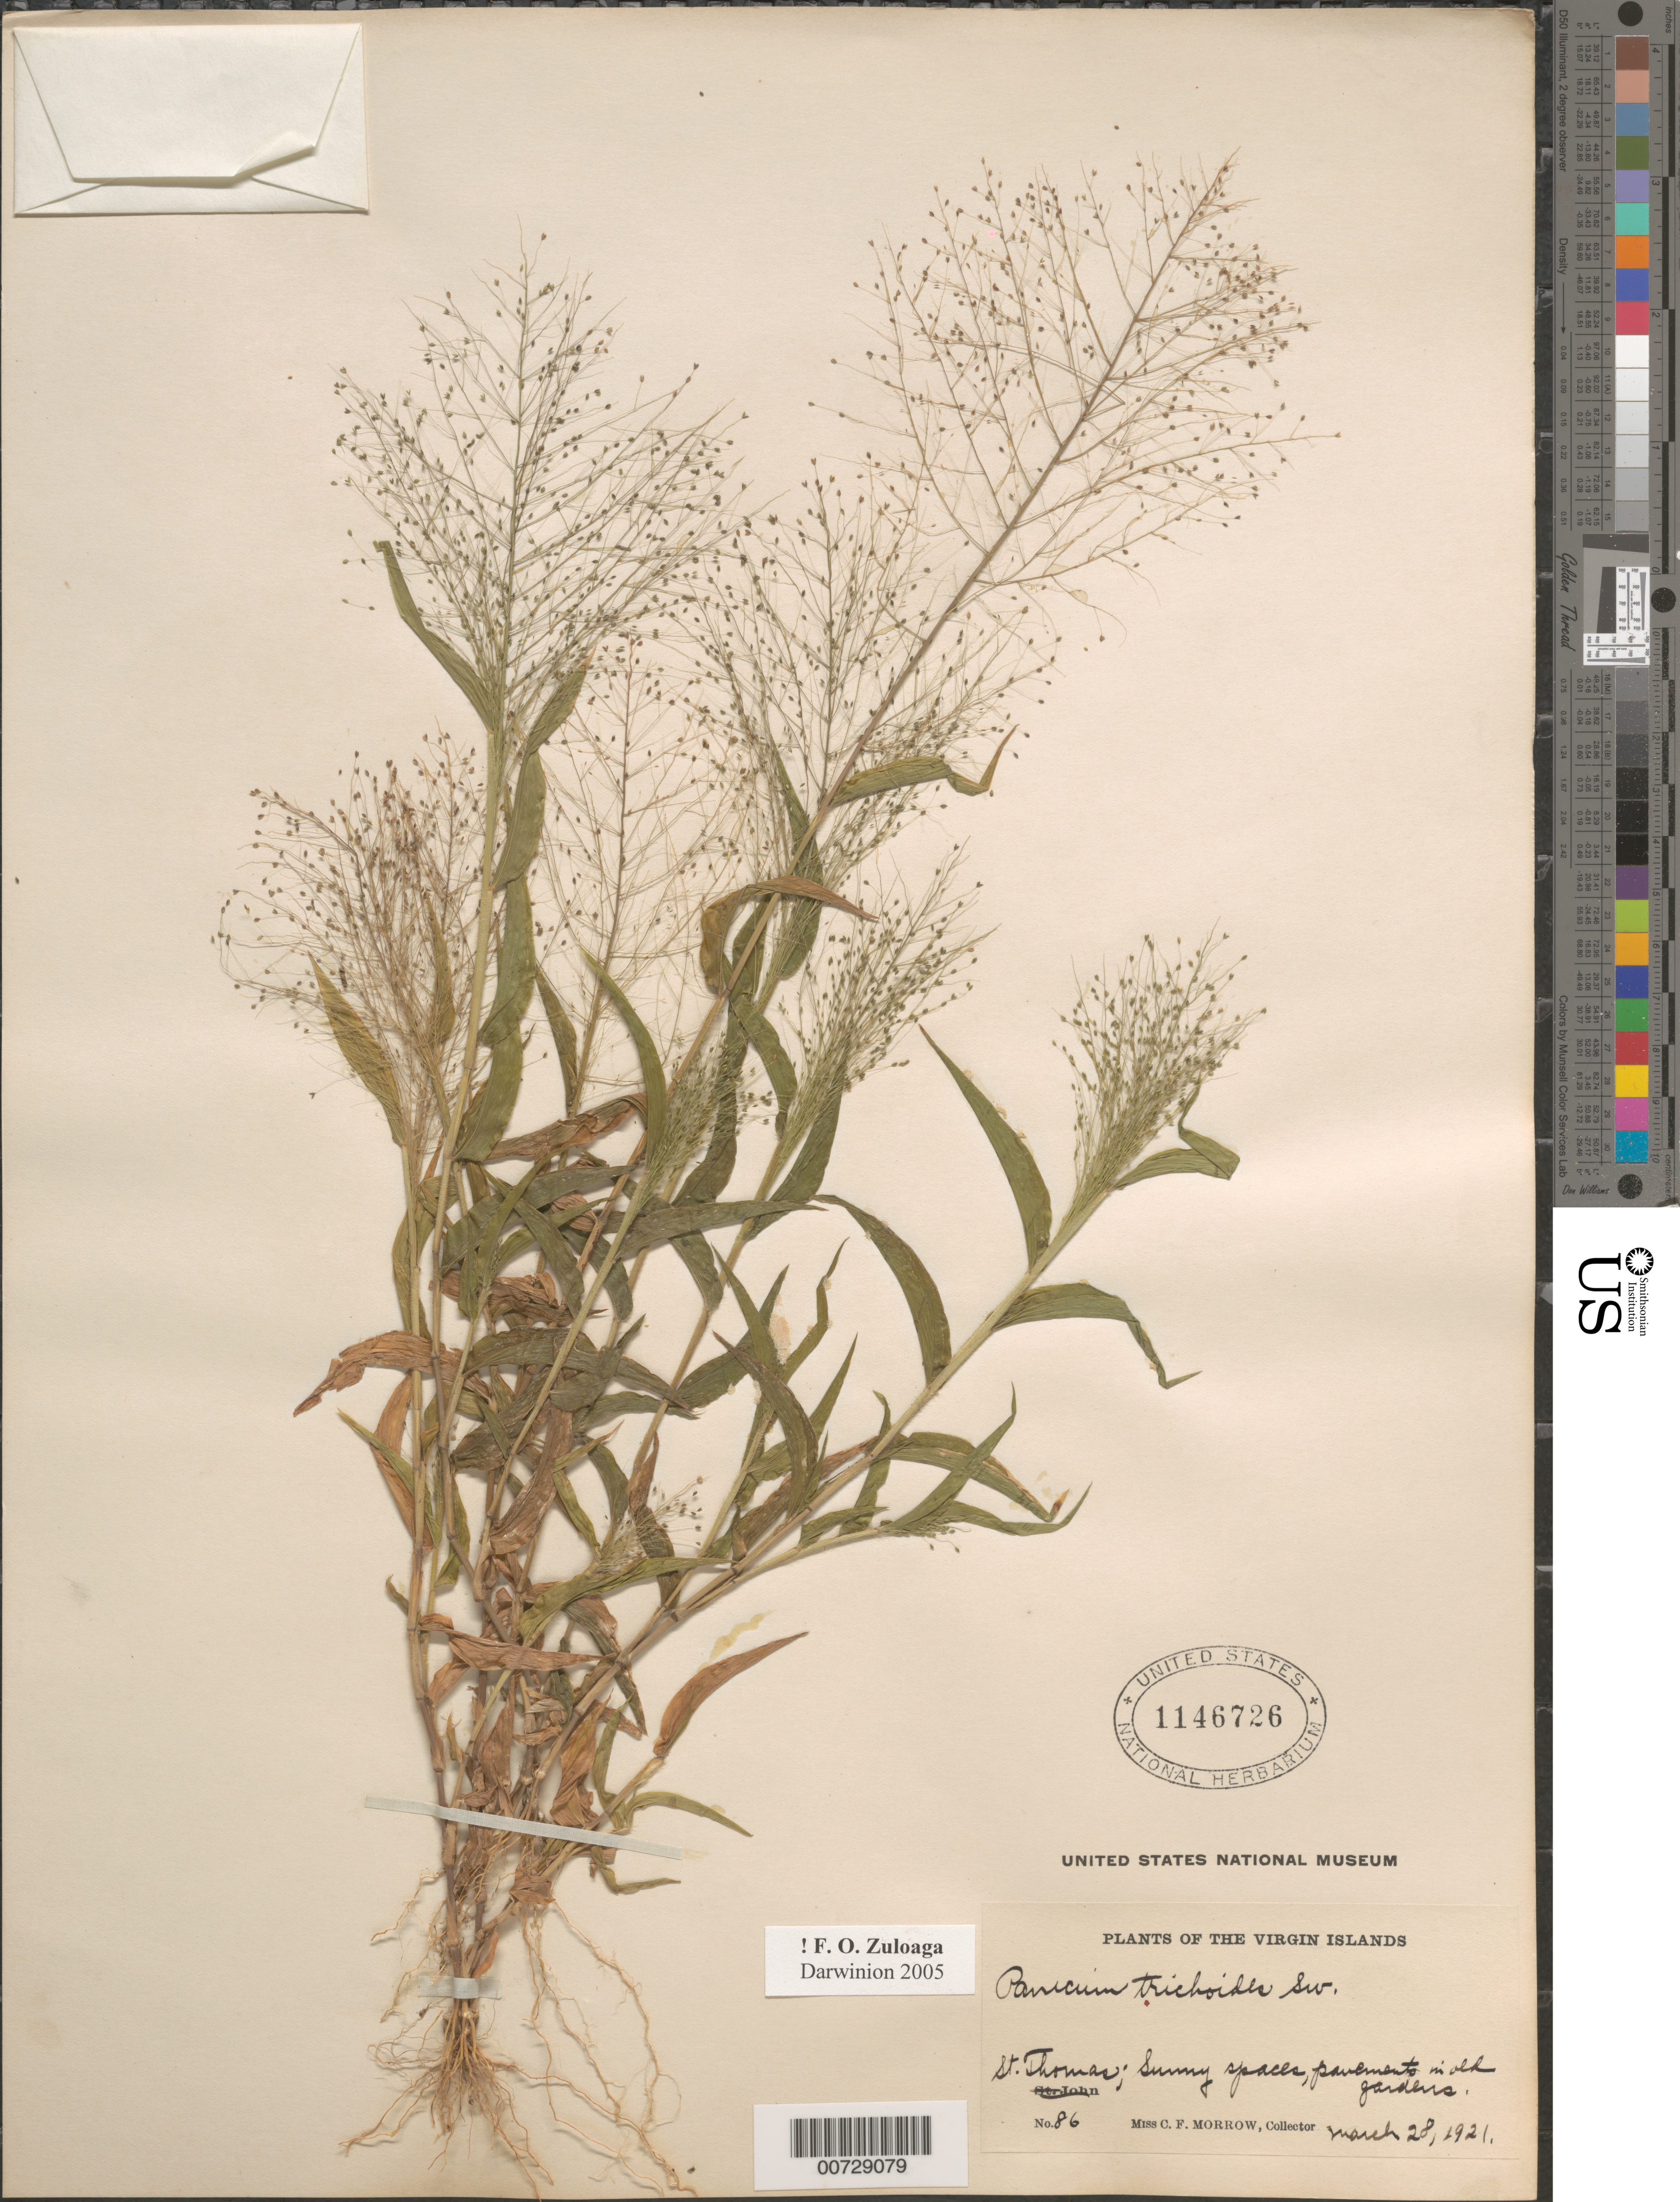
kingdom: Plantae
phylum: Tracheophyta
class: Liliopsida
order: Poales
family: Poaceae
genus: Panicum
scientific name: Panicum trichoides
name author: Sw.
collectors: C. Morrow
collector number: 86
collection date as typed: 28 Mar 1921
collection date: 1921-03-28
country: U.S. Virgin Islands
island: St. Thomas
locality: St. Thomas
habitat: Sunny spaces, pavement in old gardens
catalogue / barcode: US 1146726